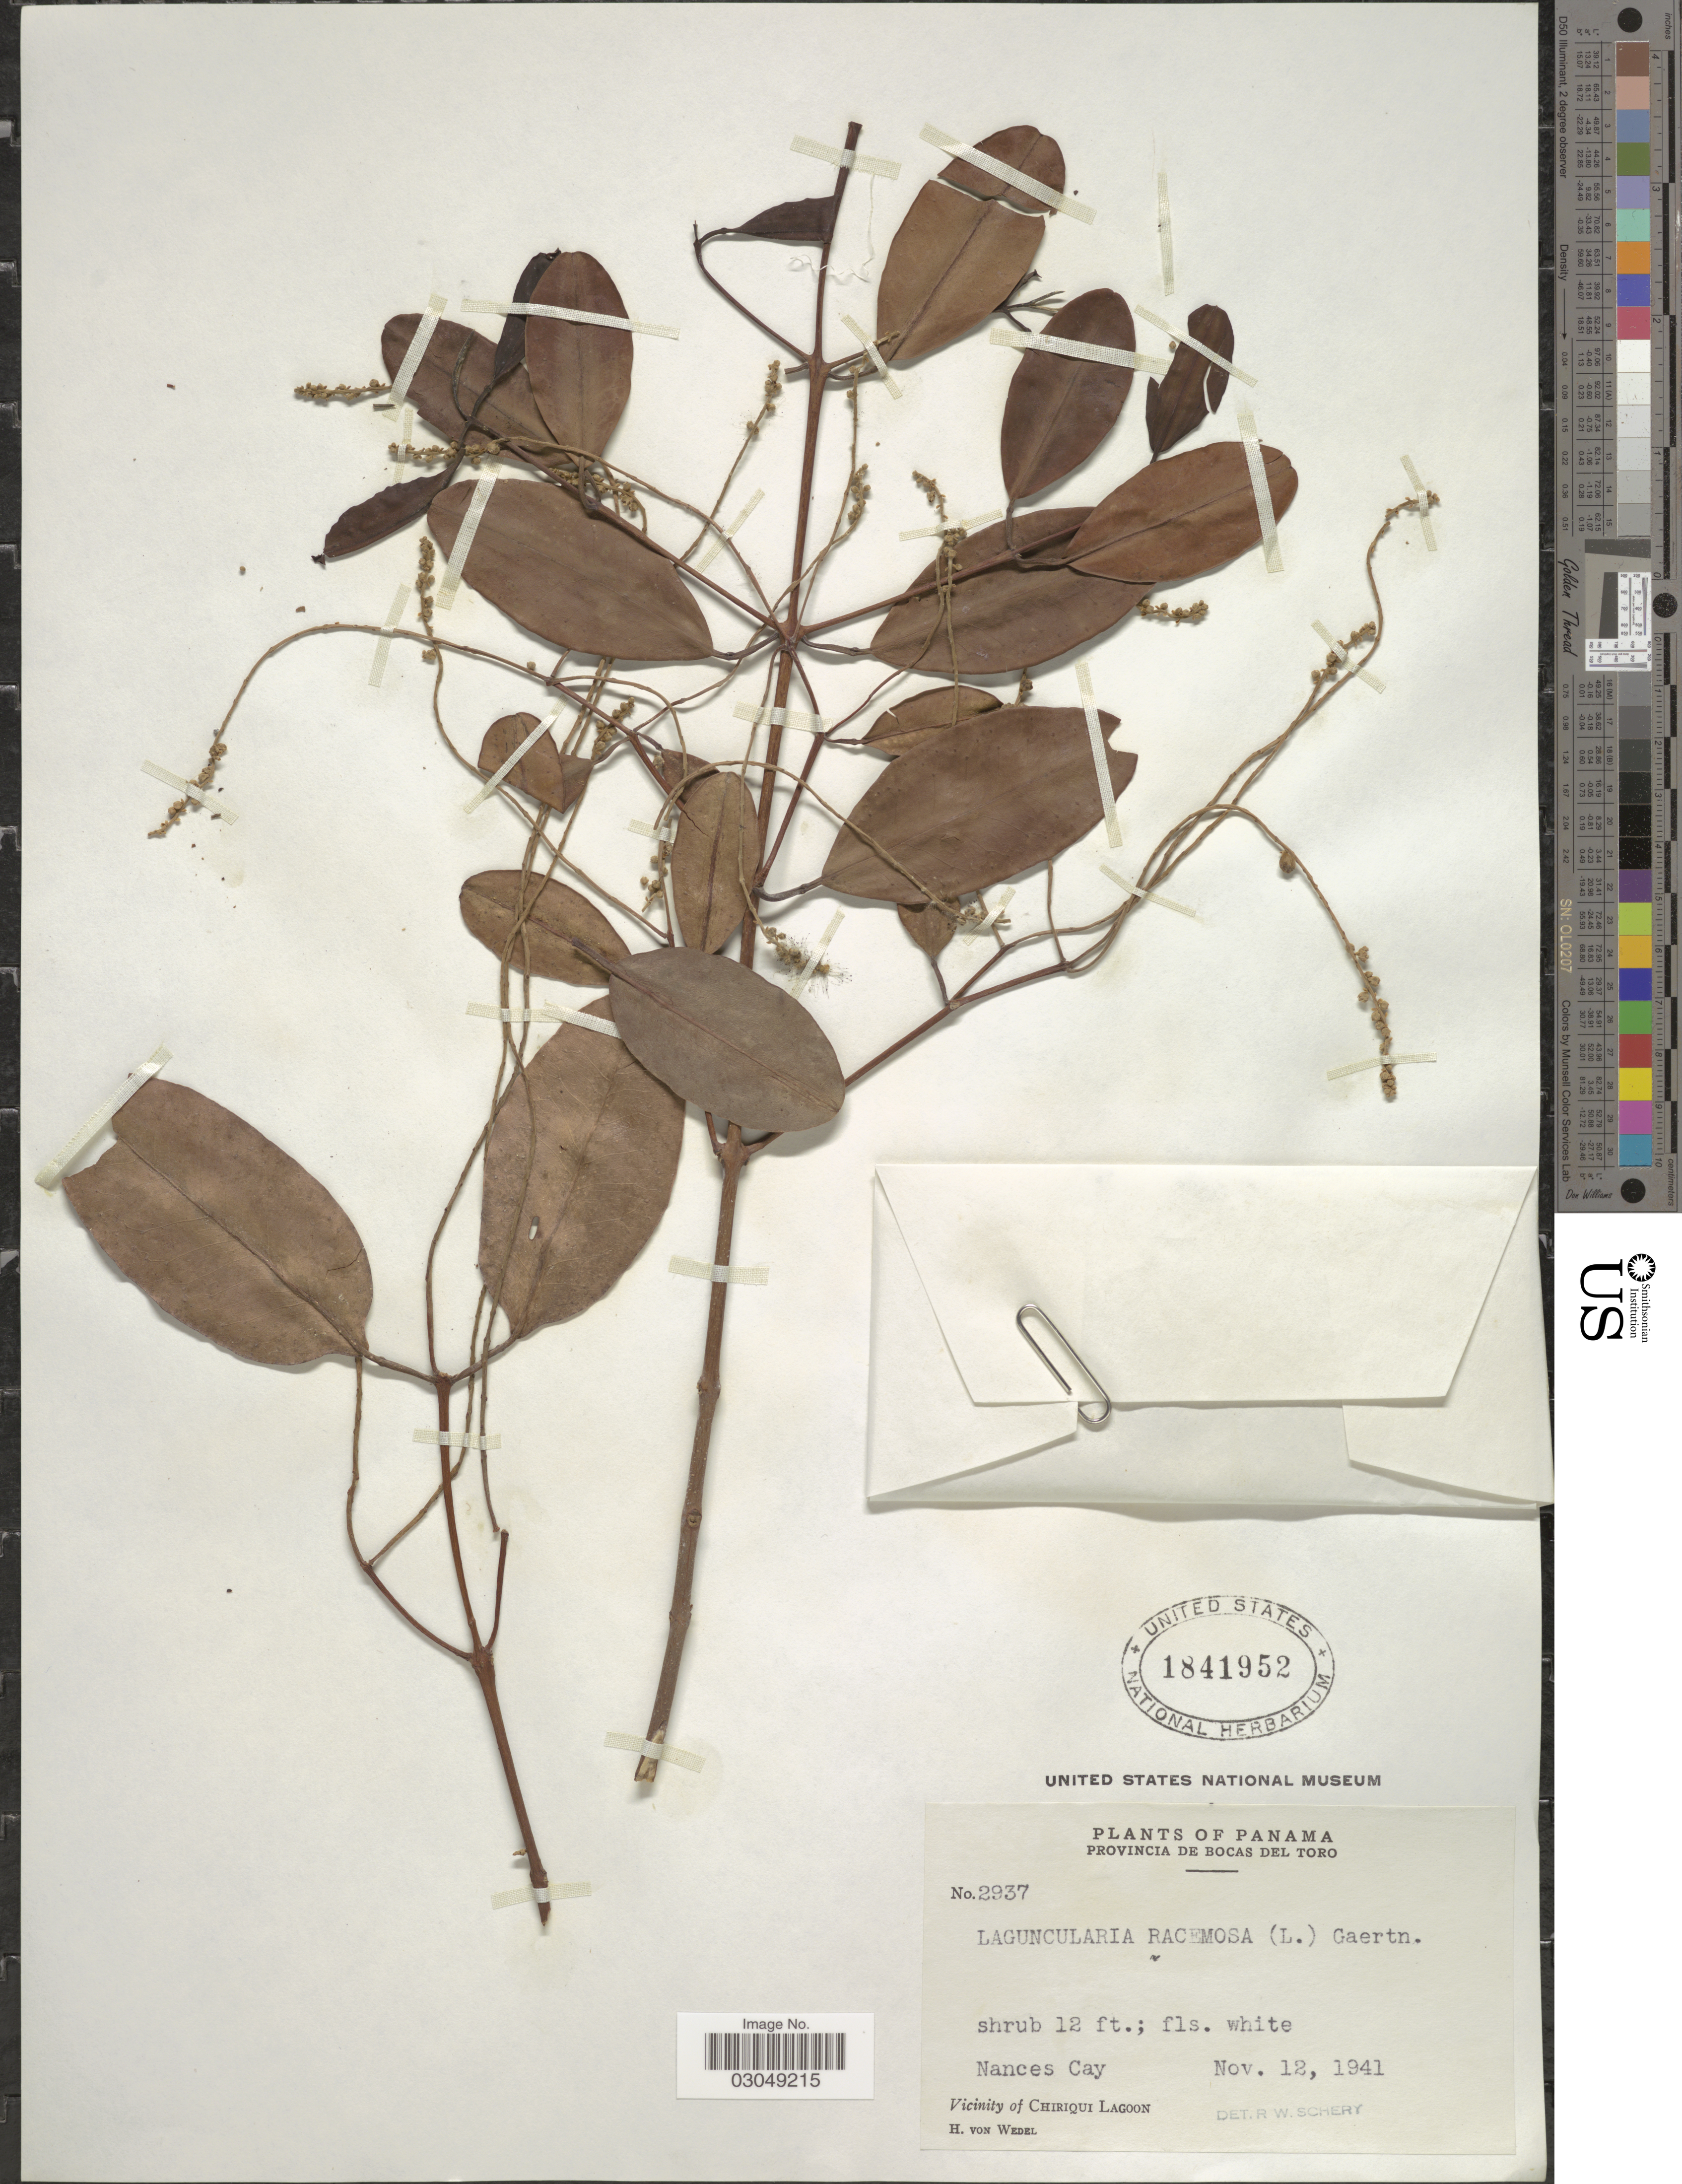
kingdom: Plantae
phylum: Tracheophyta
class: Magnoliopsida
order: Myrtales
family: Combretaceae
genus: Laguncularia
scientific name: Laguncularia racemosa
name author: (L.) C.F. Gaertn.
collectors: H. von Wedel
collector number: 2937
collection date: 1941-11-12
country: Panama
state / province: Bocas del Toro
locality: Nances Cay. Vicinity of Chiriqui Lagoon.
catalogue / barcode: US 1841952